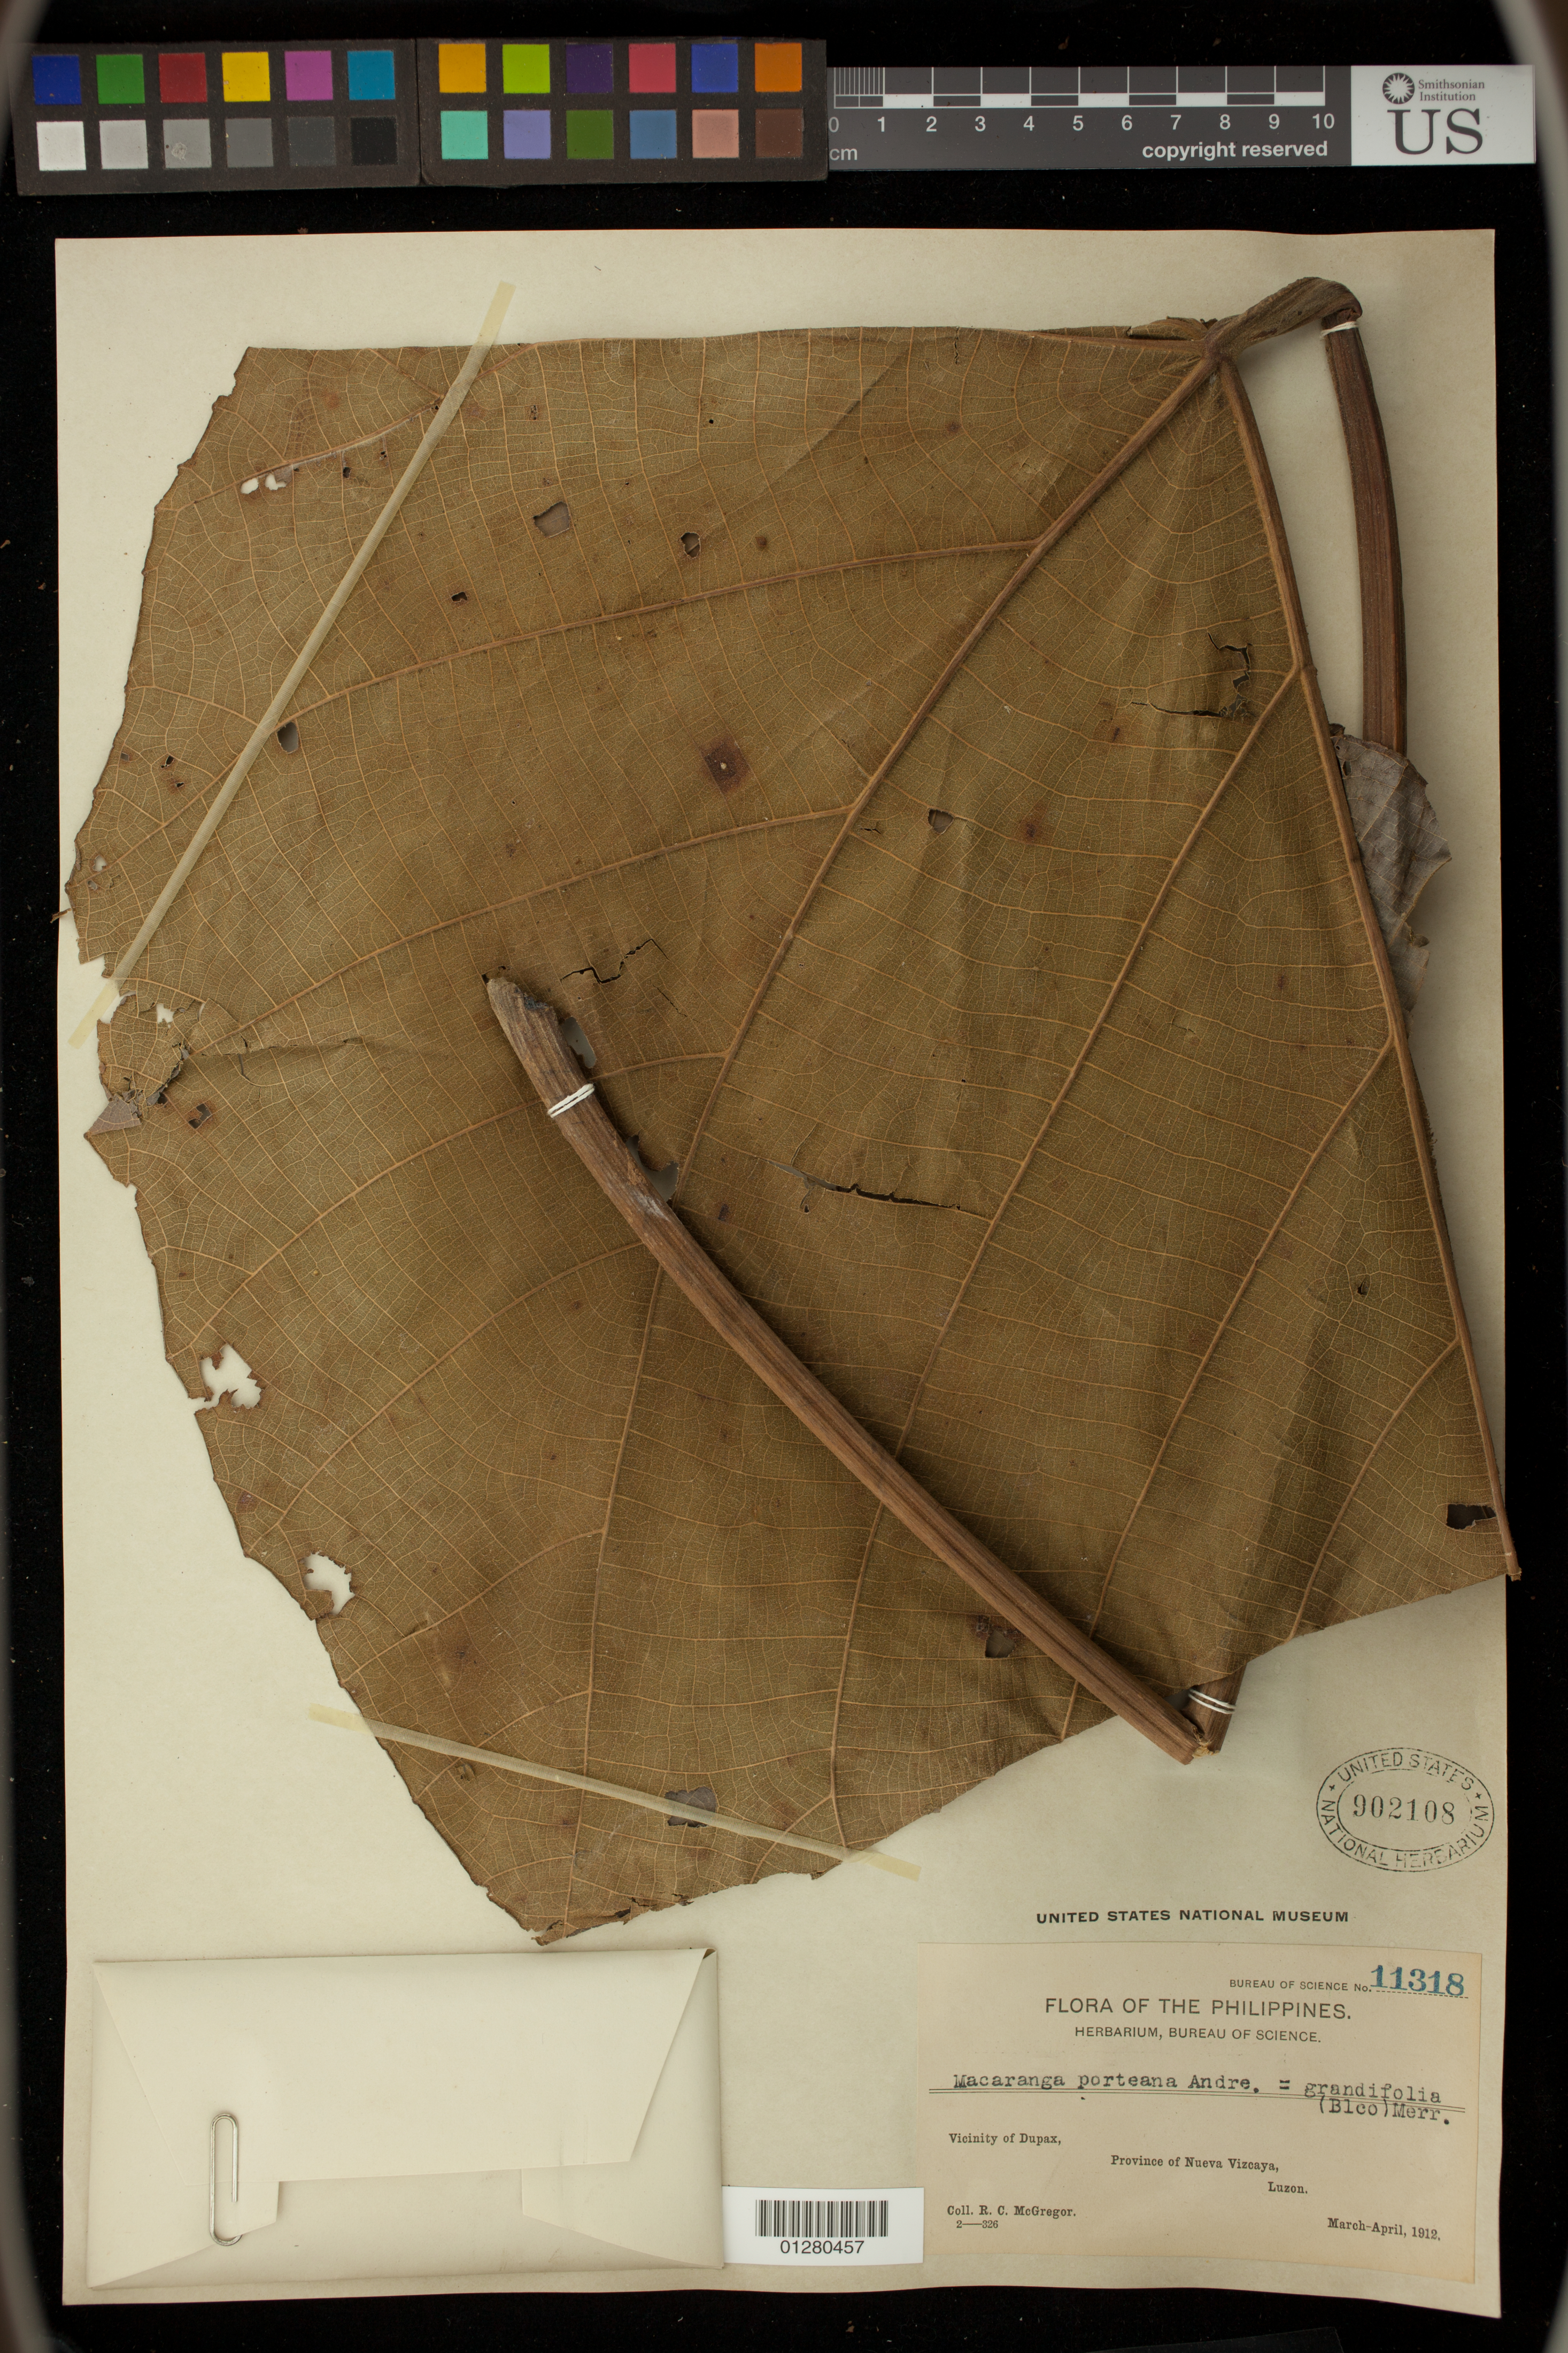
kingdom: Plantae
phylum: Tracheophyta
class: Magnoliopsida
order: Malpighiales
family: Euphorbiaceae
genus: Macaranga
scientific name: Macaranga grandifolia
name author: (Blanco) Merr.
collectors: R. C. McGregor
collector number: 11318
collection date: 1912-03/1912-04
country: Philippines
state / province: Cagayan Valley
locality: Vicinity of Dupax, Province of Nueva Vizcaya, Luzon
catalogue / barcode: US 902108